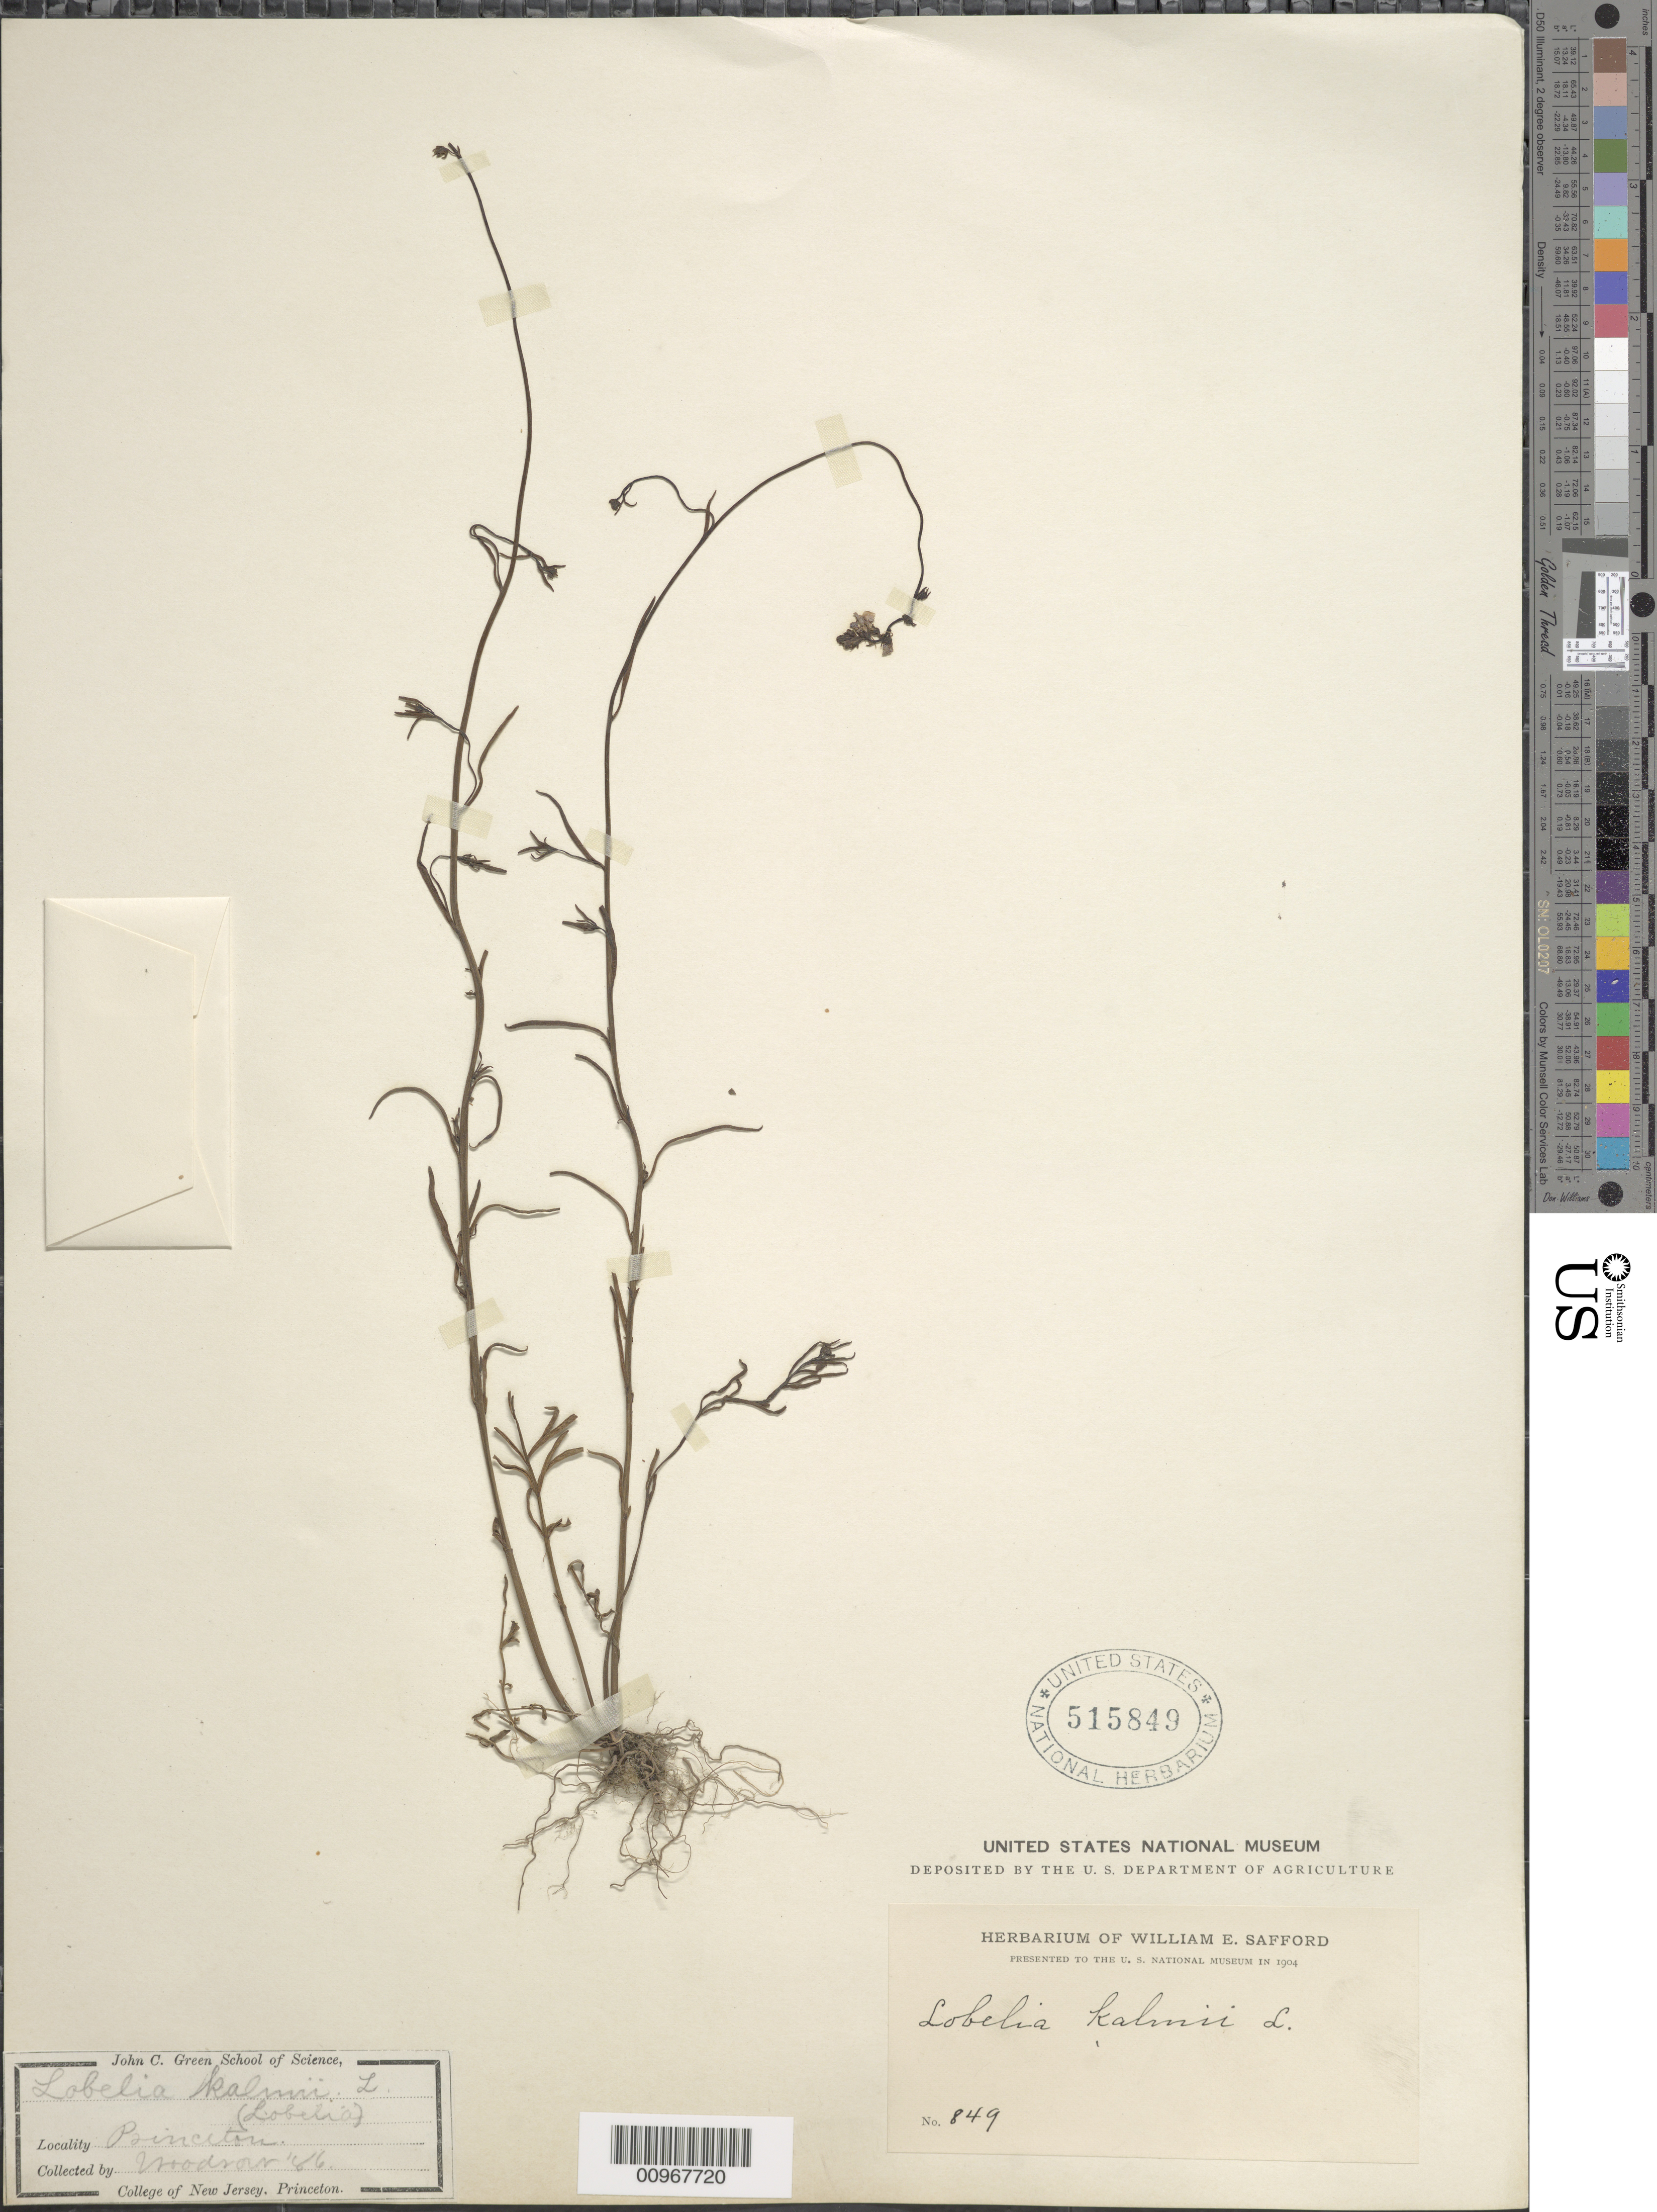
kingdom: Plantae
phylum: Tracheophyta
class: Magnoliopsida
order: Asterales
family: Campanulaceae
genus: Lobelia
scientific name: Lobelia kalmii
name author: L.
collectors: -- Woodson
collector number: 849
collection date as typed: '86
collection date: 1886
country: United States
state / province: New Jersey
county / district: Mercer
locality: Princeton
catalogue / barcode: US 515849